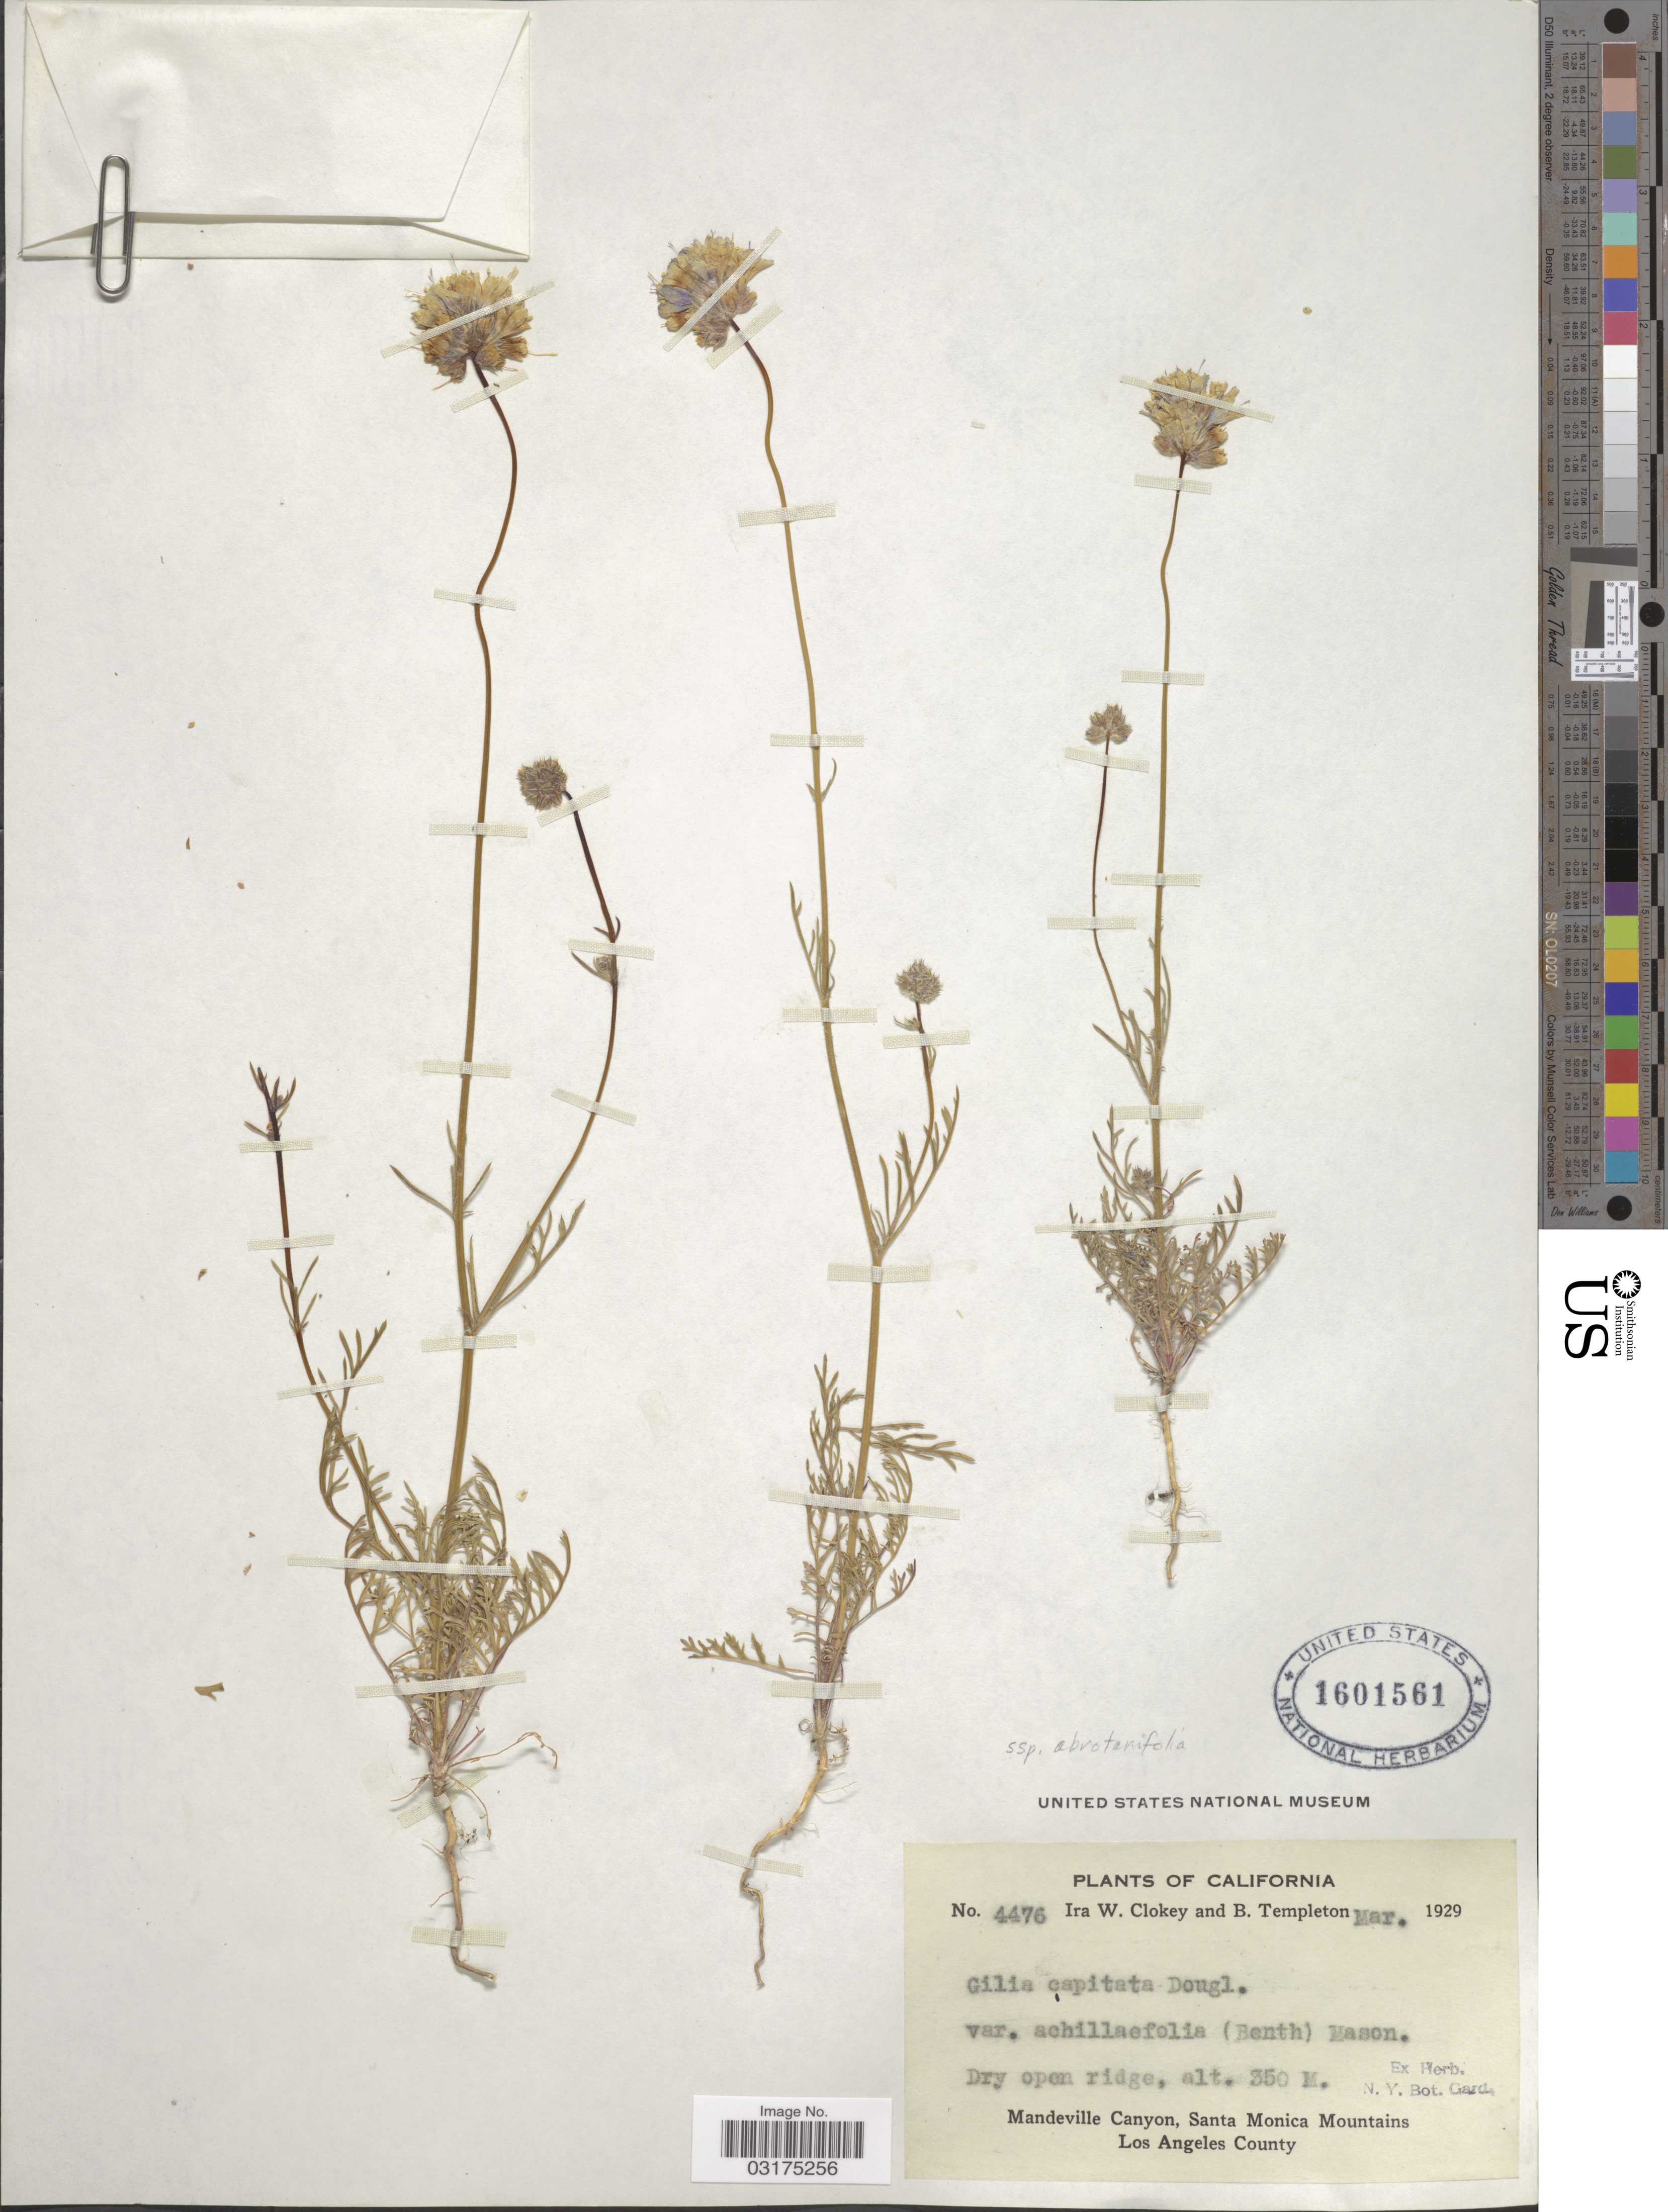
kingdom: Plantae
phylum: Tracheophyta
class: Magnoliopsida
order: Ericales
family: Polemoniaceae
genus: Gilia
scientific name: Gilia capitata subsp. abrotanifolia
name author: (Nutt. ex Greene) V.E. Grant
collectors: I. W. Clokey & B. Templeton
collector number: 4476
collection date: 1929-03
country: United States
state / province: California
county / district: Los Angeles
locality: Mandeville Canyon, Santa Monica Mountains, Los Angeles County.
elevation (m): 350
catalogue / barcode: US 1601561